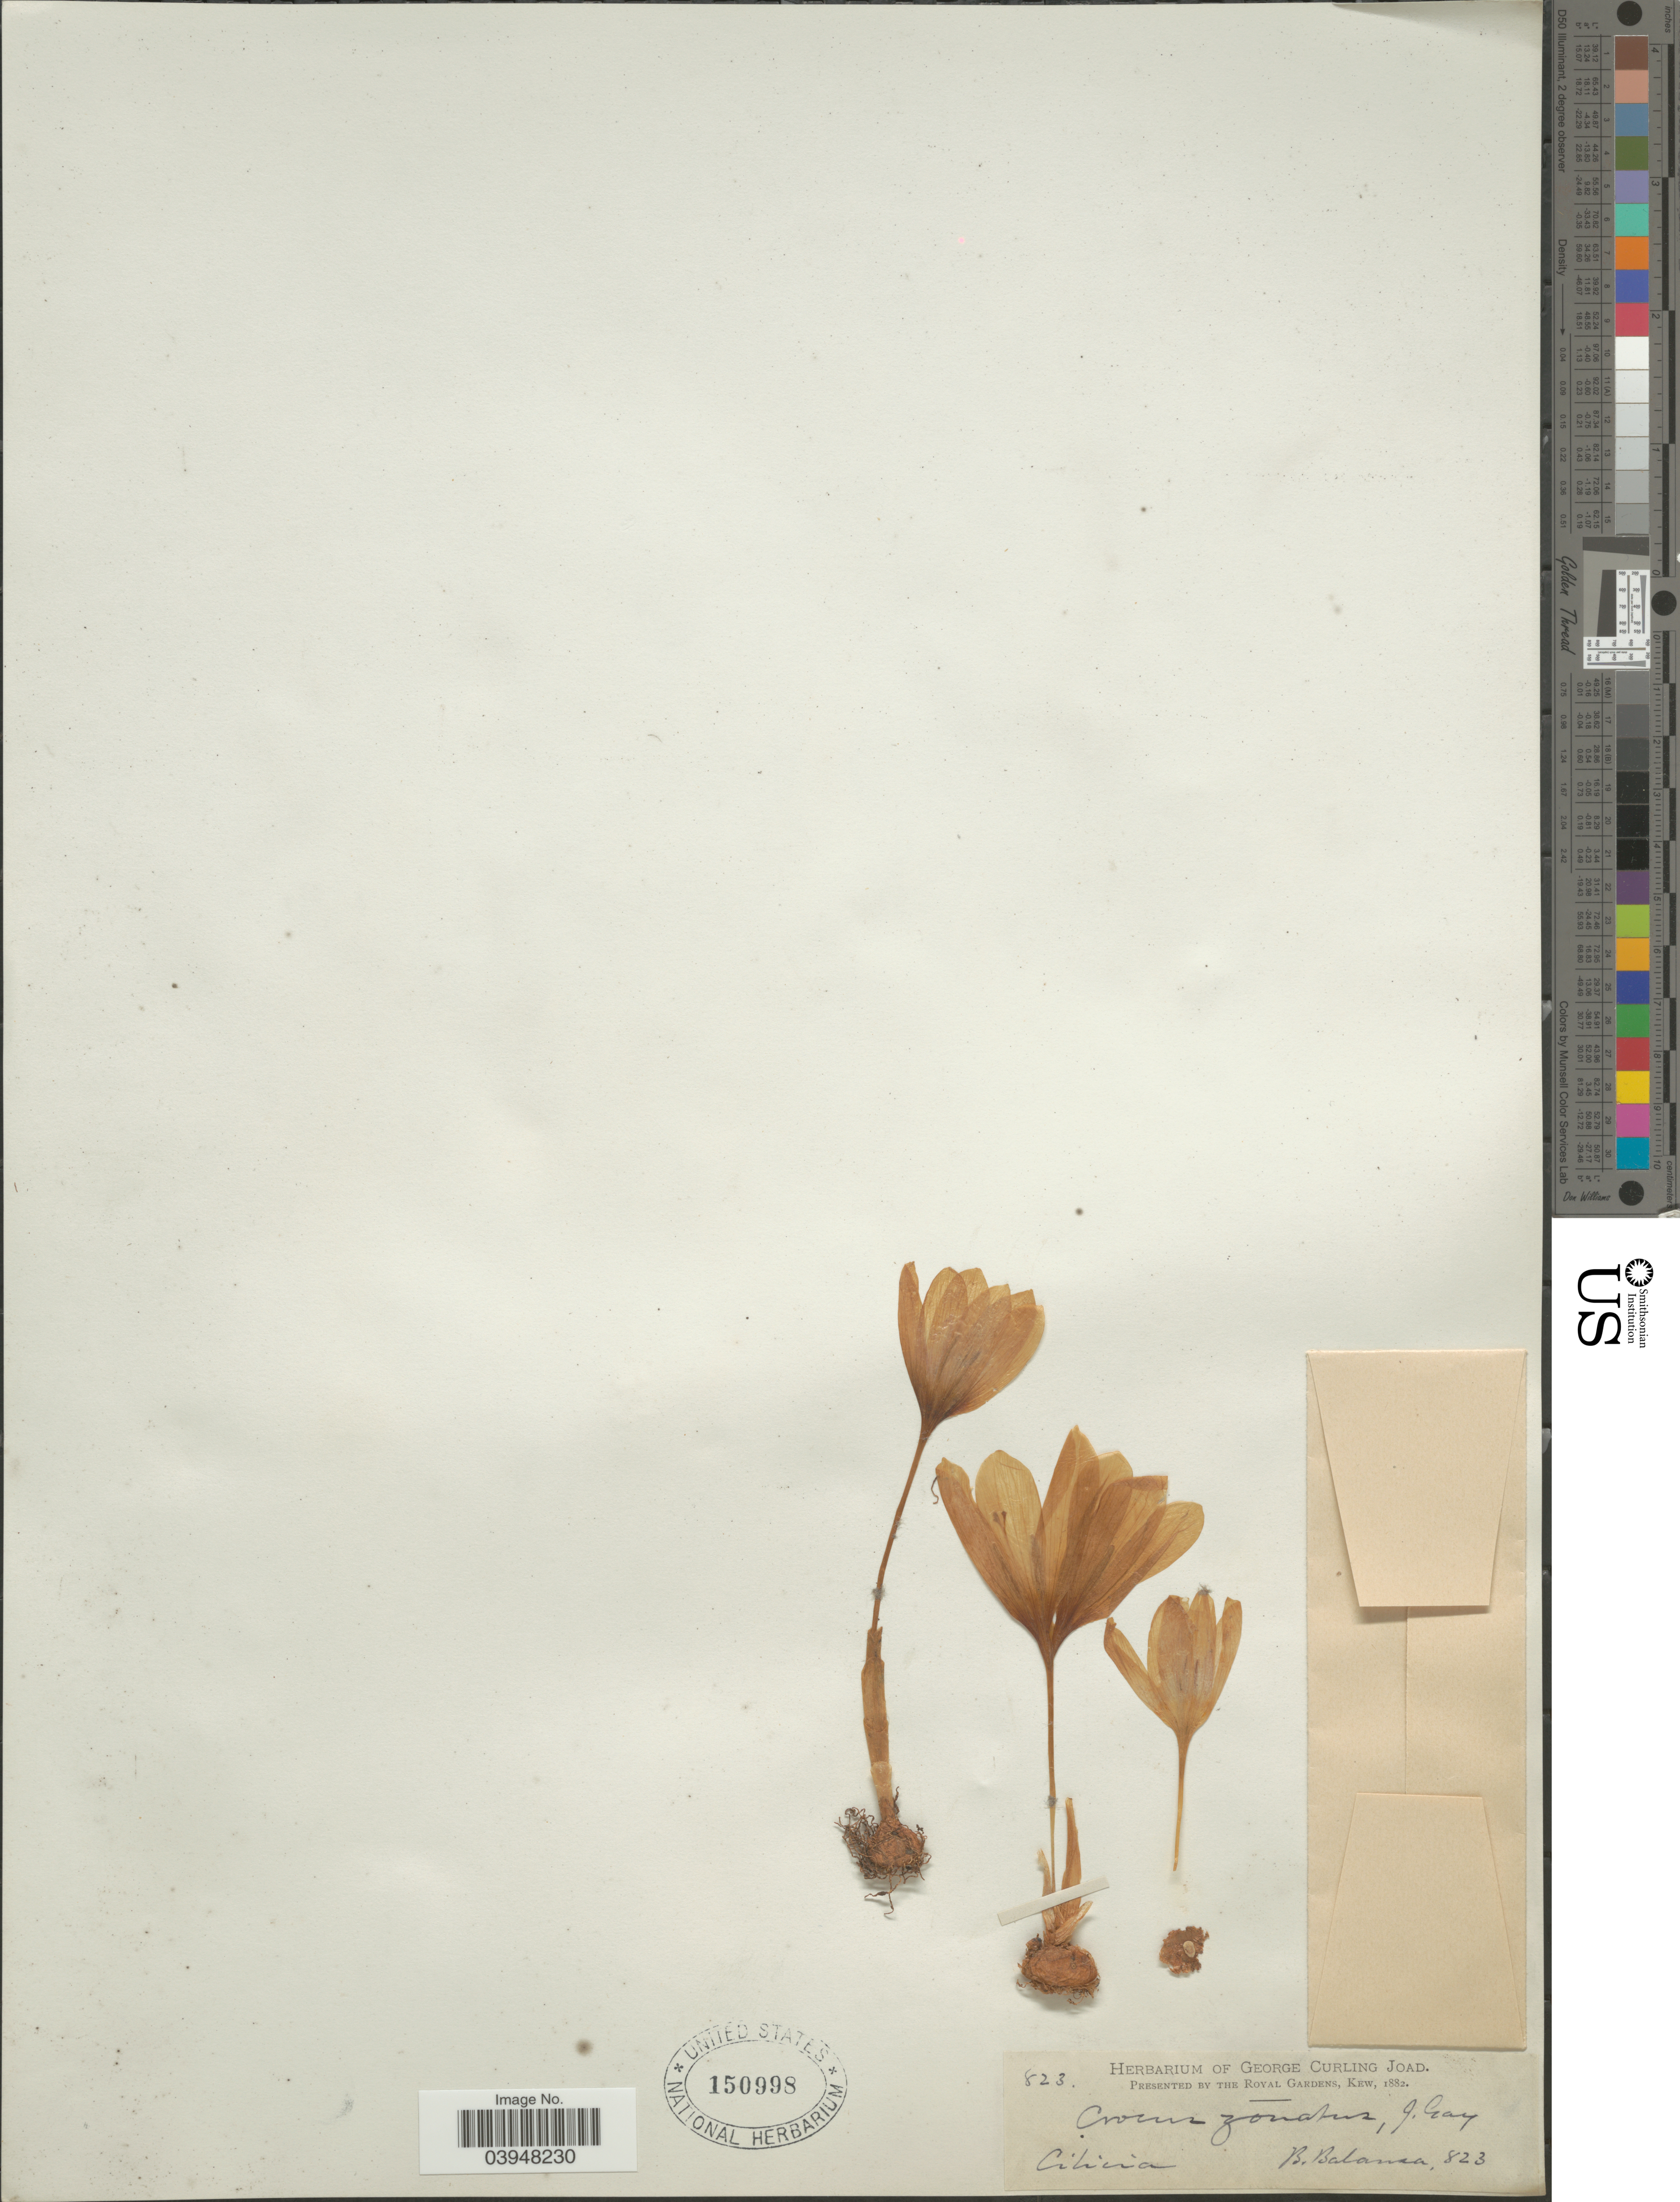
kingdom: Plantae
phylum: Tracheophyta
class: Liliopsida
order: Asparagales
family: Iridaceae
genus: Crocus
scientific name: Crocus zonatus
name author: J. Gay ex Klatt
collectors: B. Balansa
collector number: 823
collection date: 1823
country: Turkey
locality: Cilicia.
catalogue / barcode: US 150998